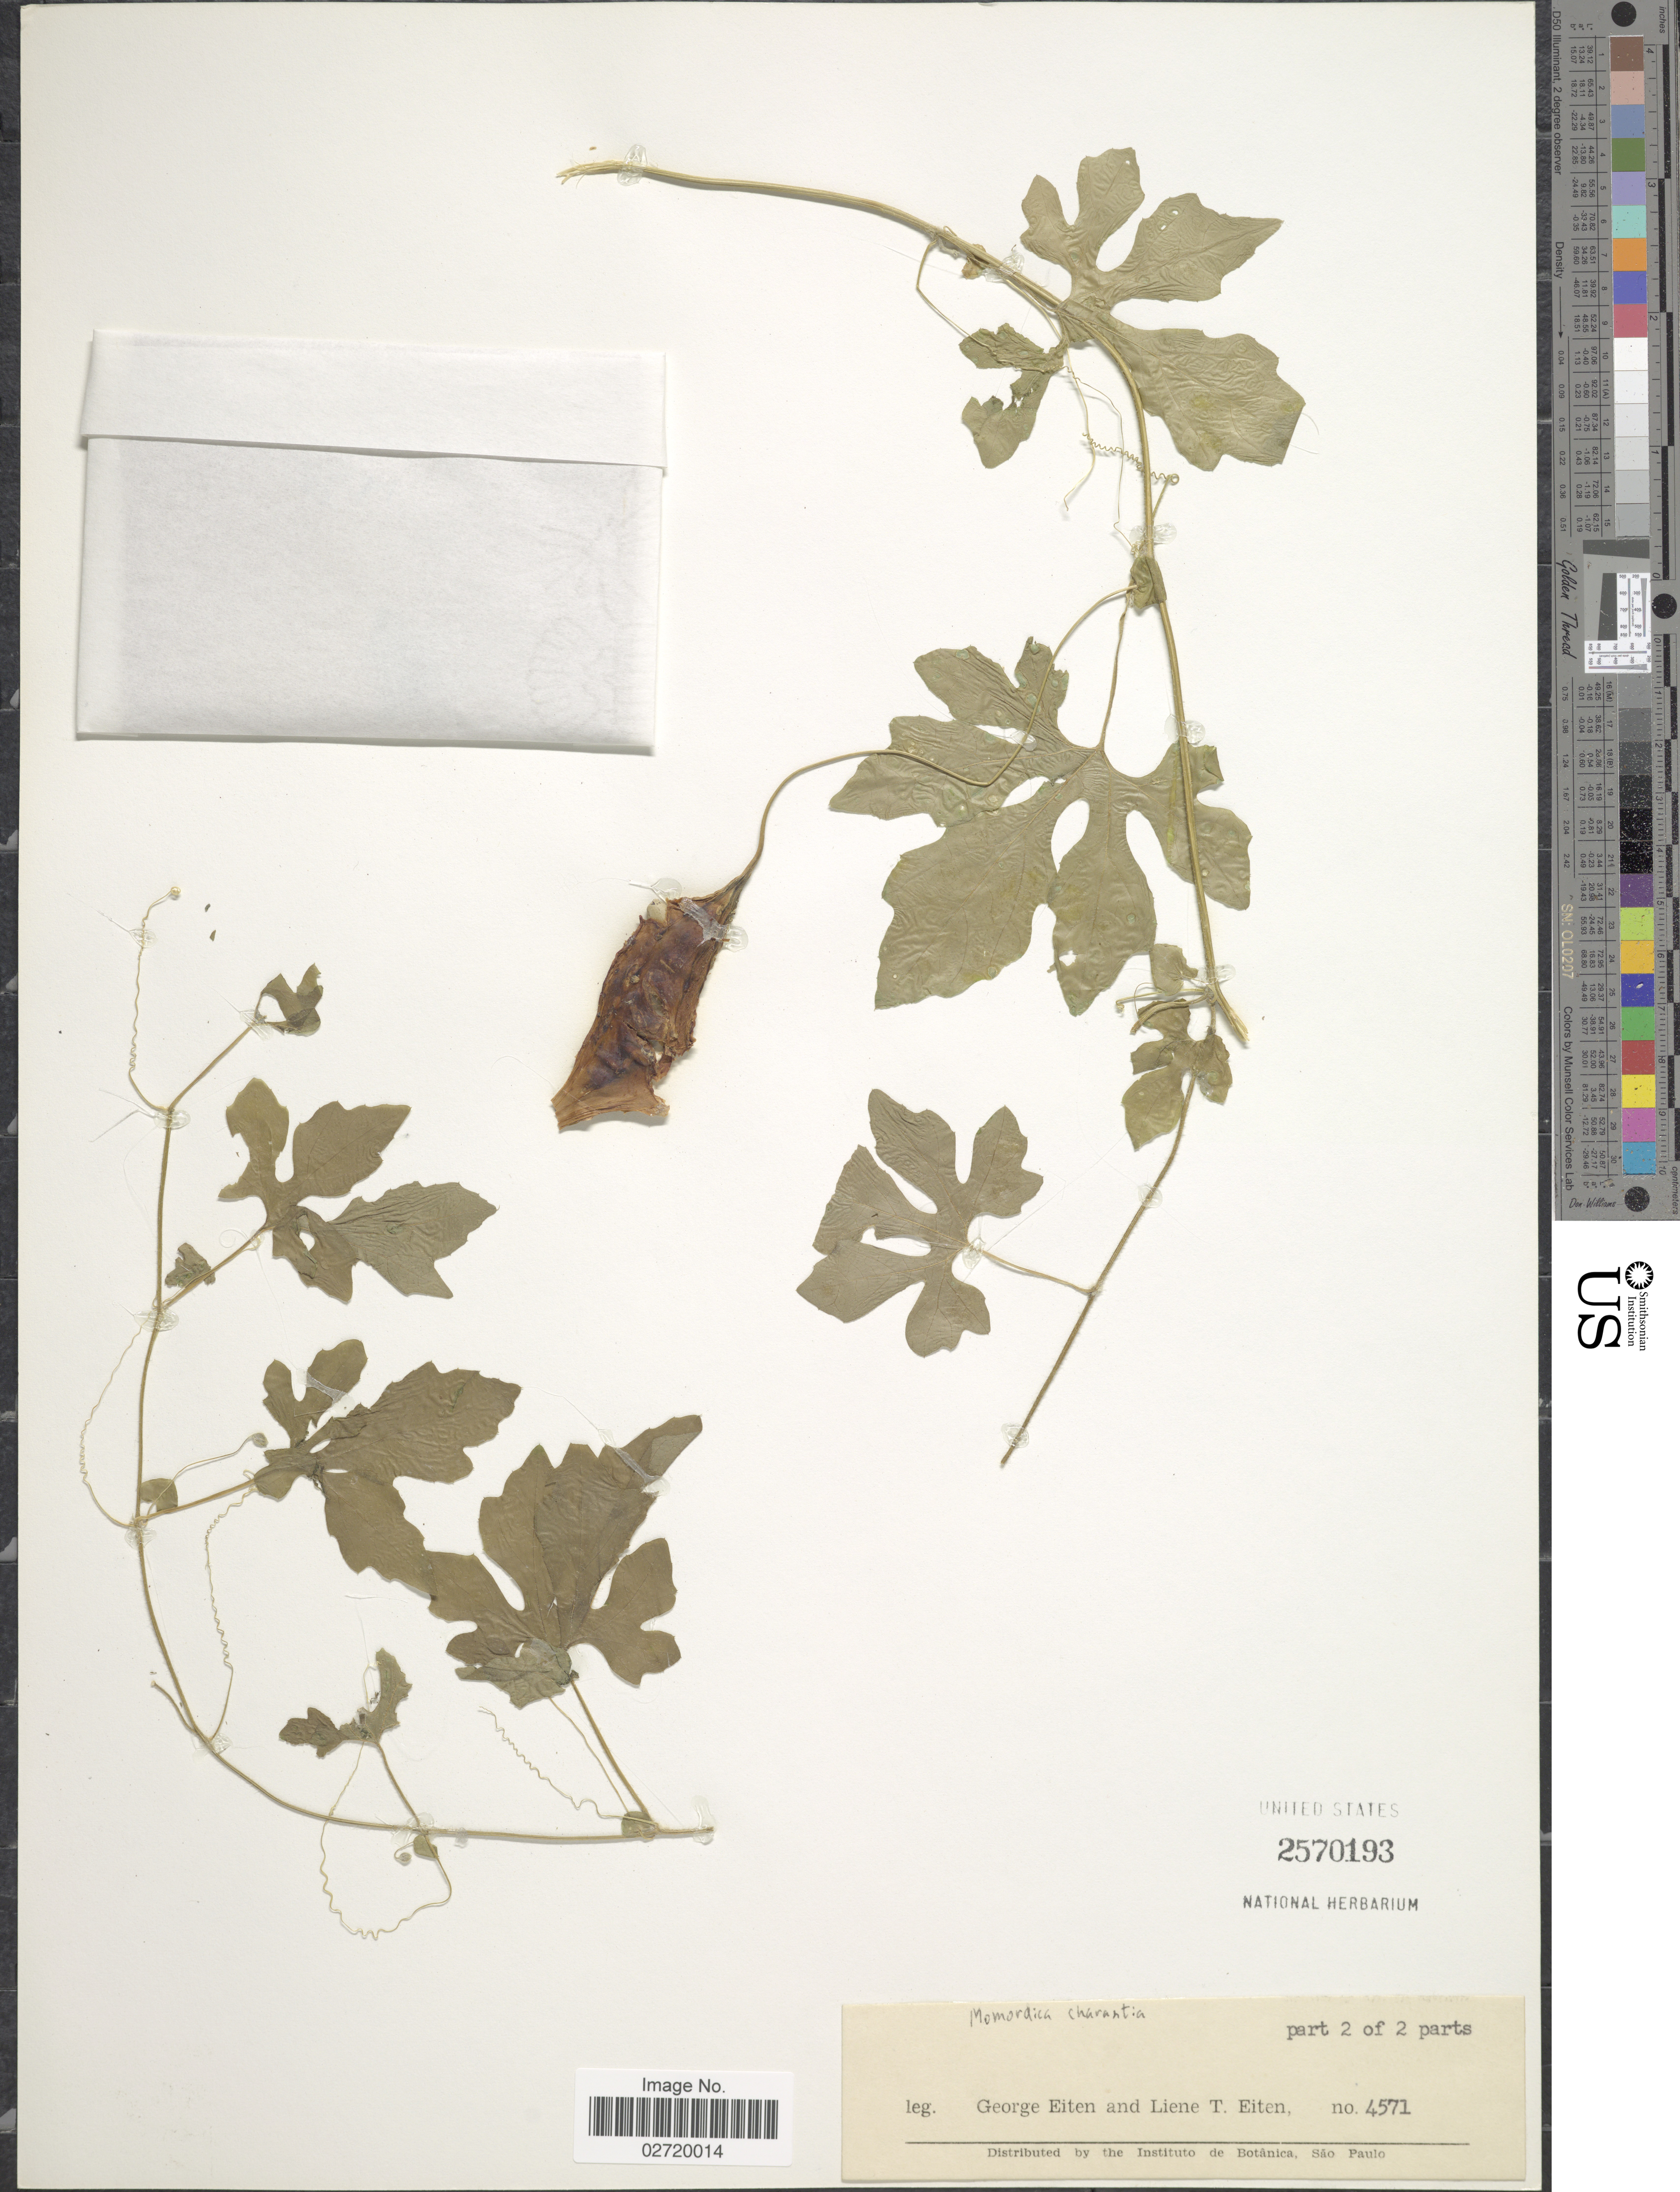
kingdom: Plantae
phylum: Tracheophyta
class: Magnoliopsida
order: Cucurbitales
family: Cucurbitaceae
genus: Momordica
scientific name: Momordica charantia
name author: L.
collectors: G. Eiten & L. T. Eiten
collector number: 4571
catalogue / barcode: US 2570193